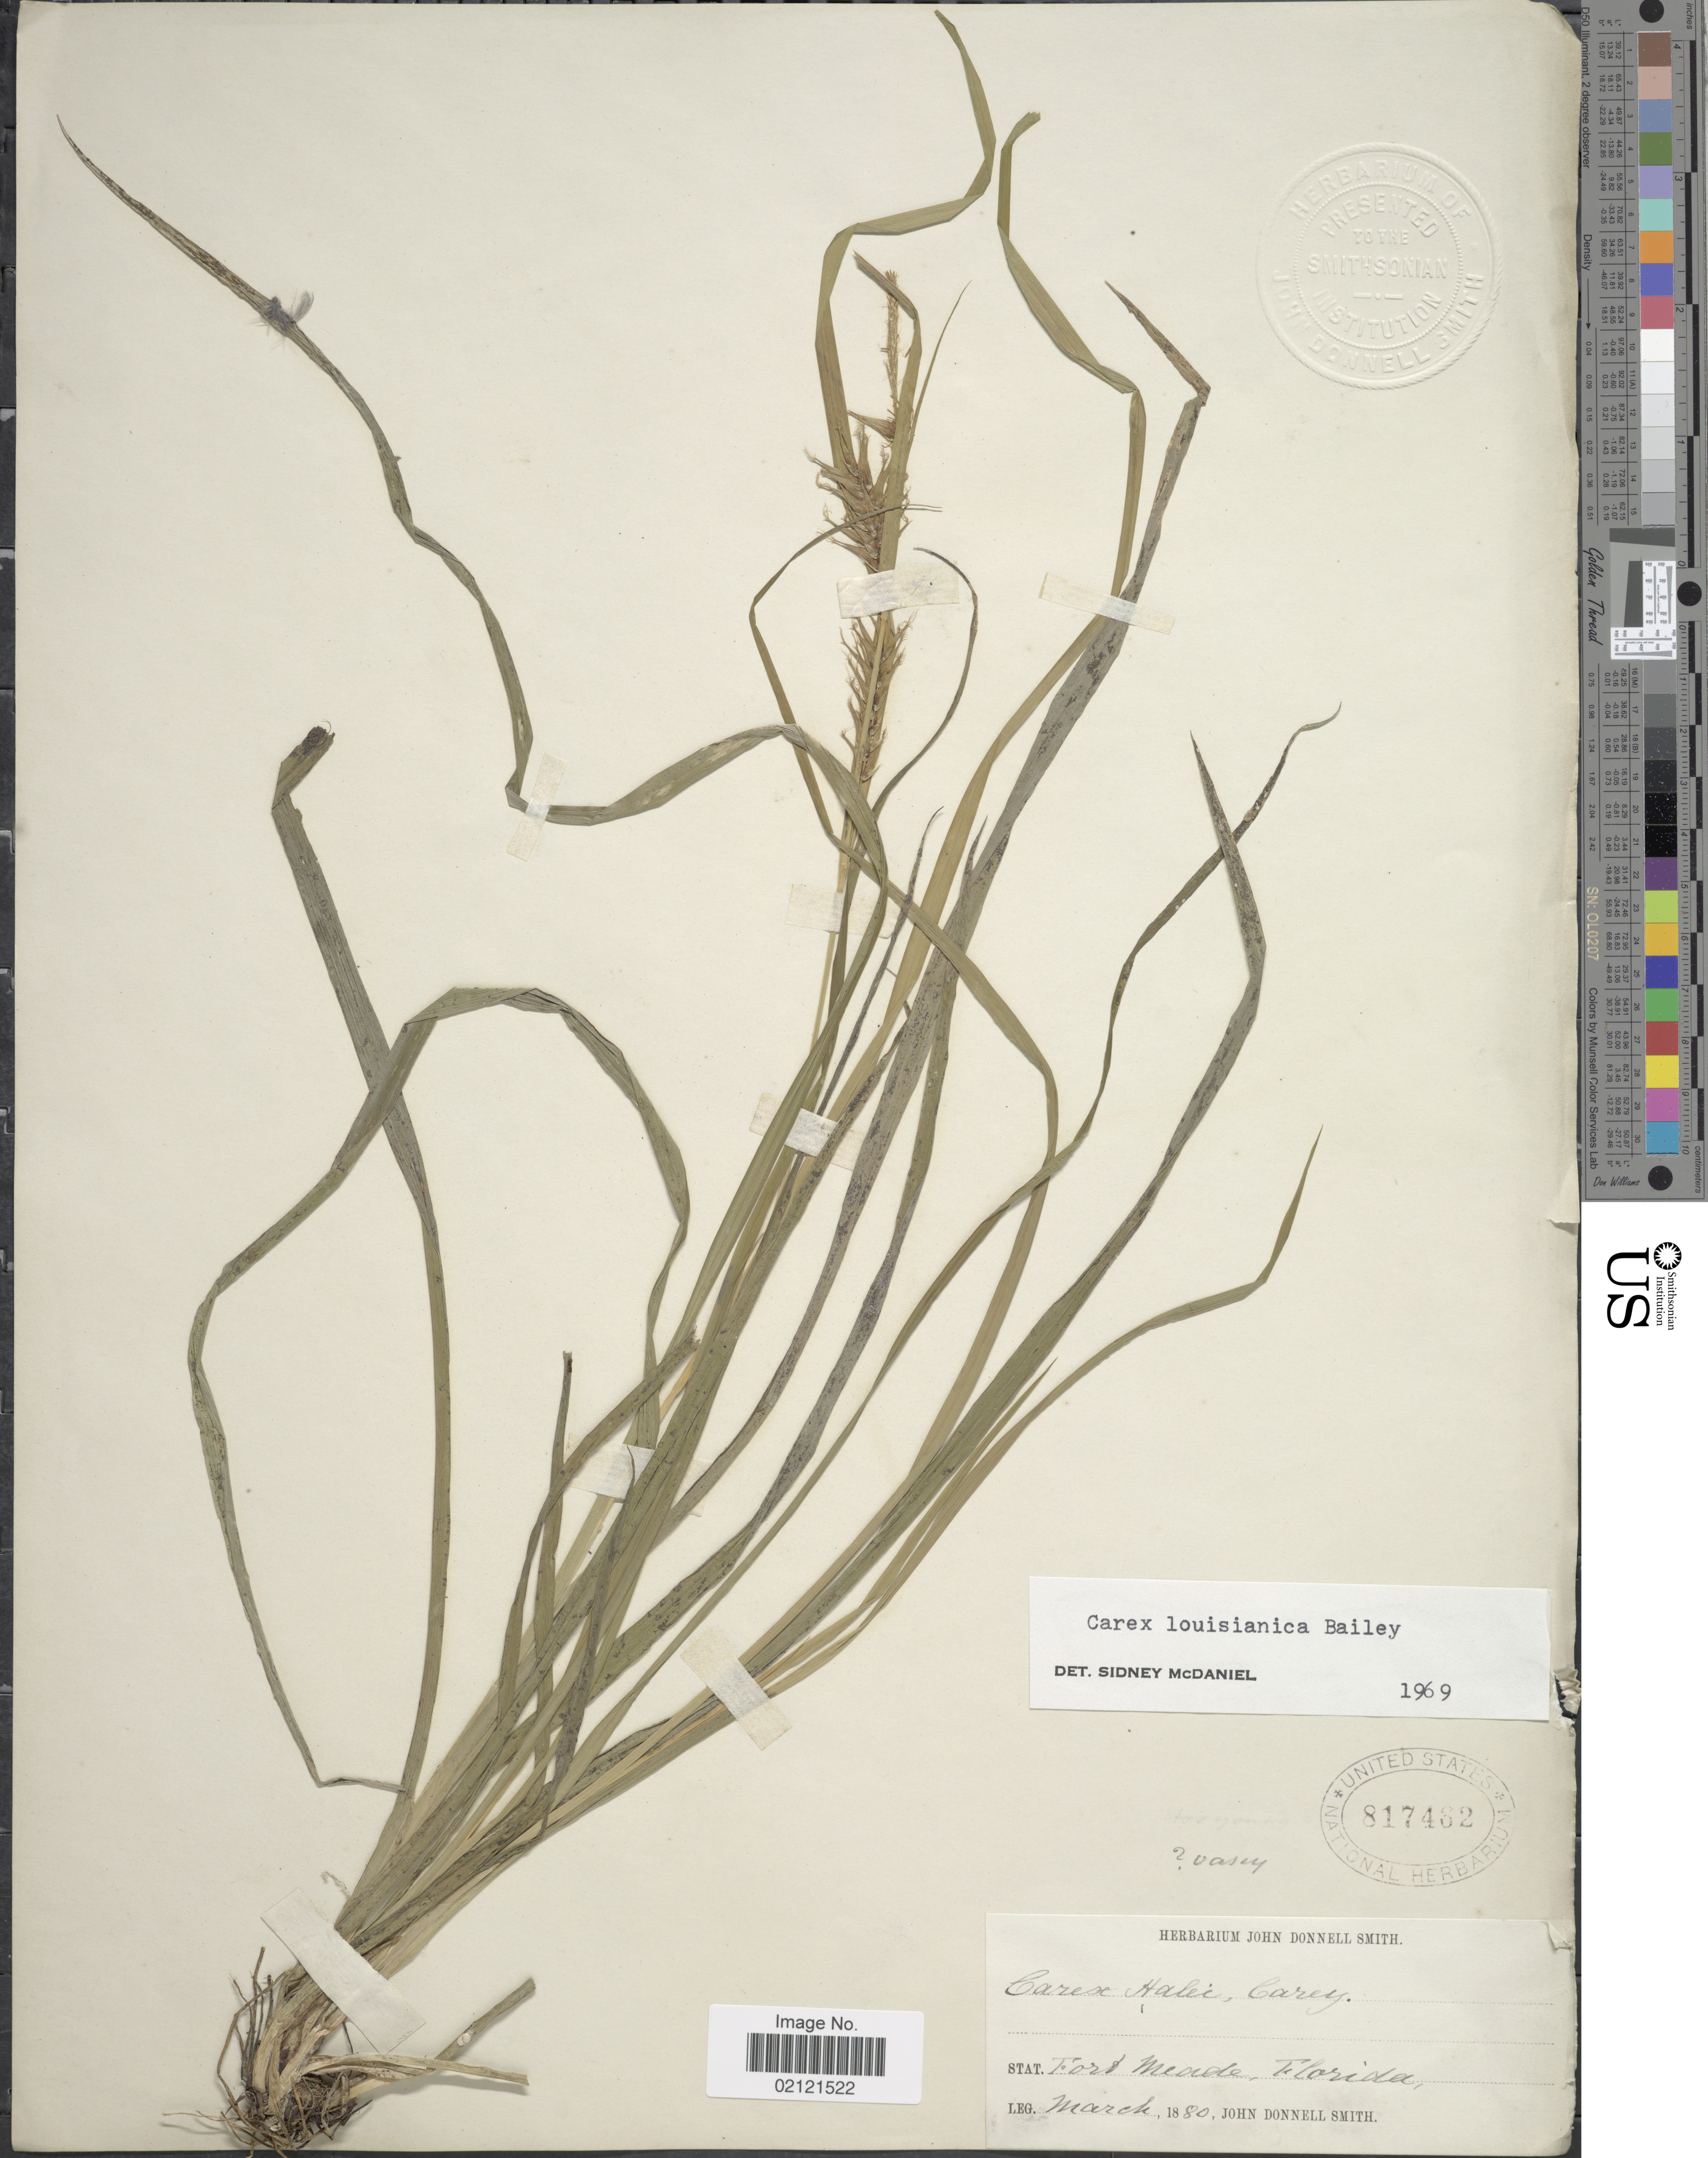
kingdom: Plantae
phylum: Tracheophyta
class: Liliopsida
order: Poales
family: Cyperaceae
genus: Carex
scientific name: Carex louisianica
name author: L.H. Bailey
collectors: J. Donnell Smith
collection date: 1880-03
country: United States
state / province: Florida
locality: Fort Meade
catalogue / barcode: US 817462